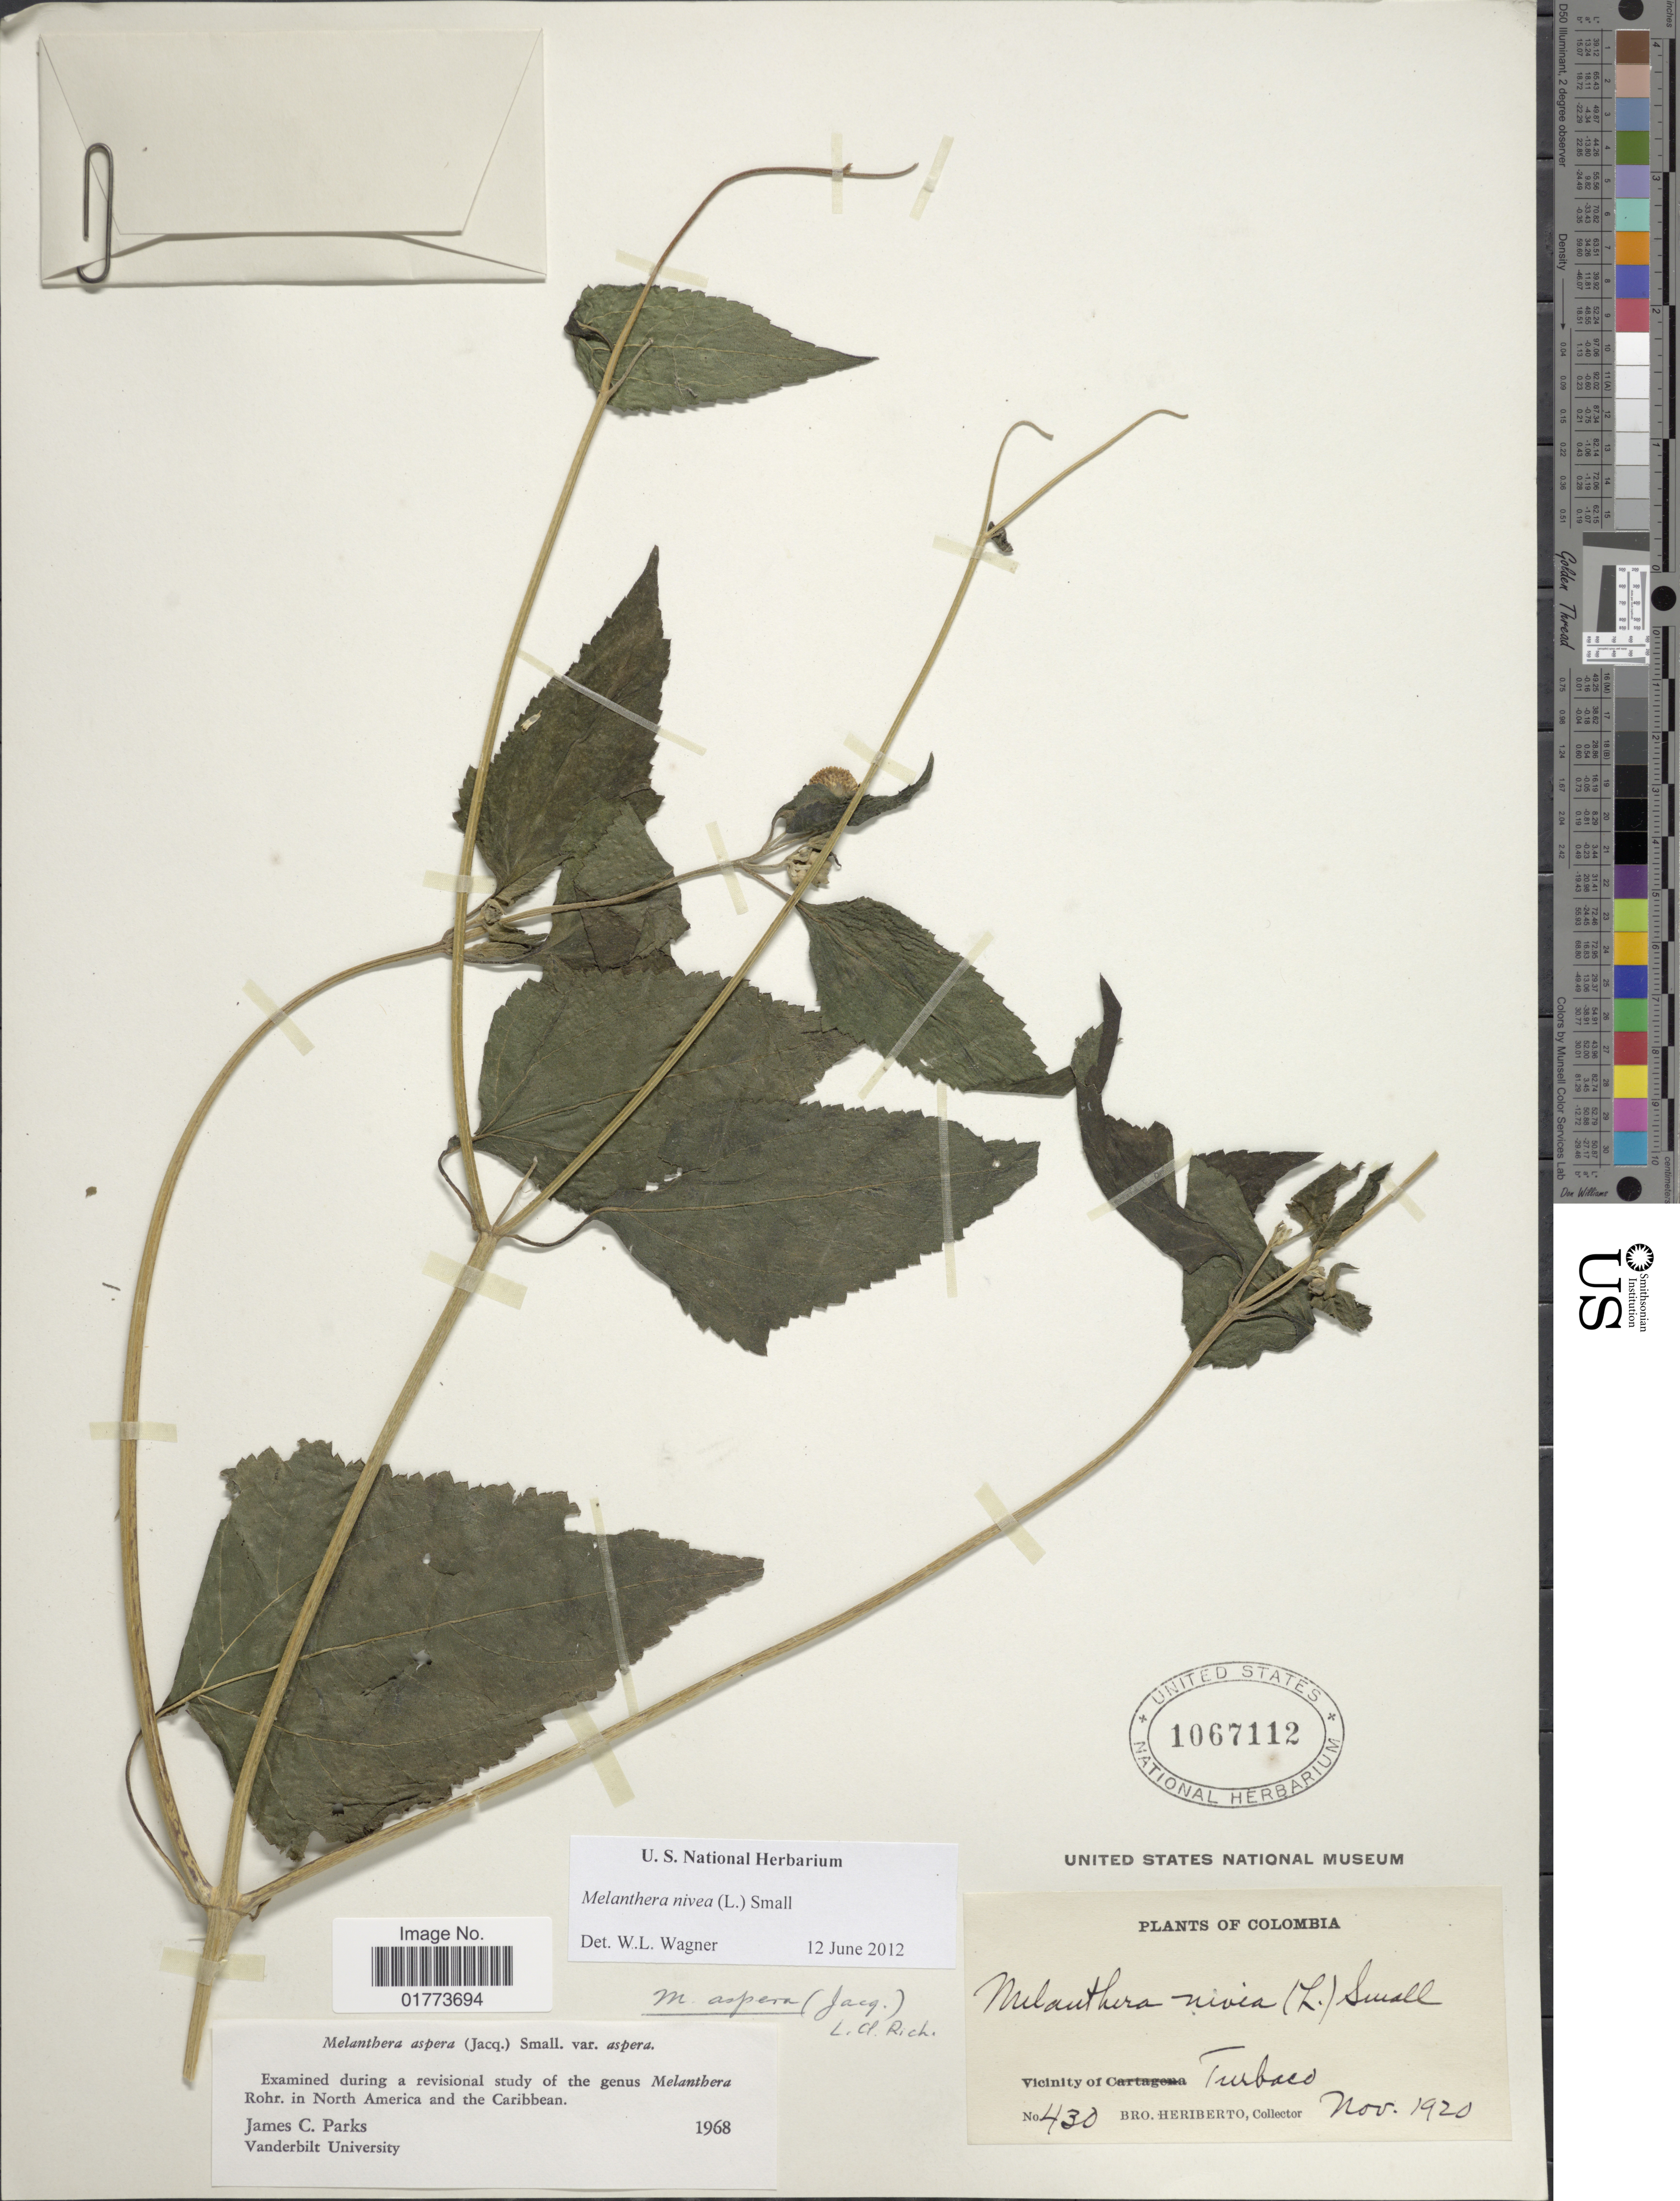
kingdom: Plantae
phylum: Tracheophyta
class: Magnoliopsida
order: Asterales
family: Asteraceae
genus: Melanthera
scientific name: Melanthera nivea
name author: (L.) Small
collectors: B. Heriberto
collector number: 430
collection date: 1920-11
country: Colombia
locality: Vicinity of Turbaco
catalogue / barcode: US 1067112